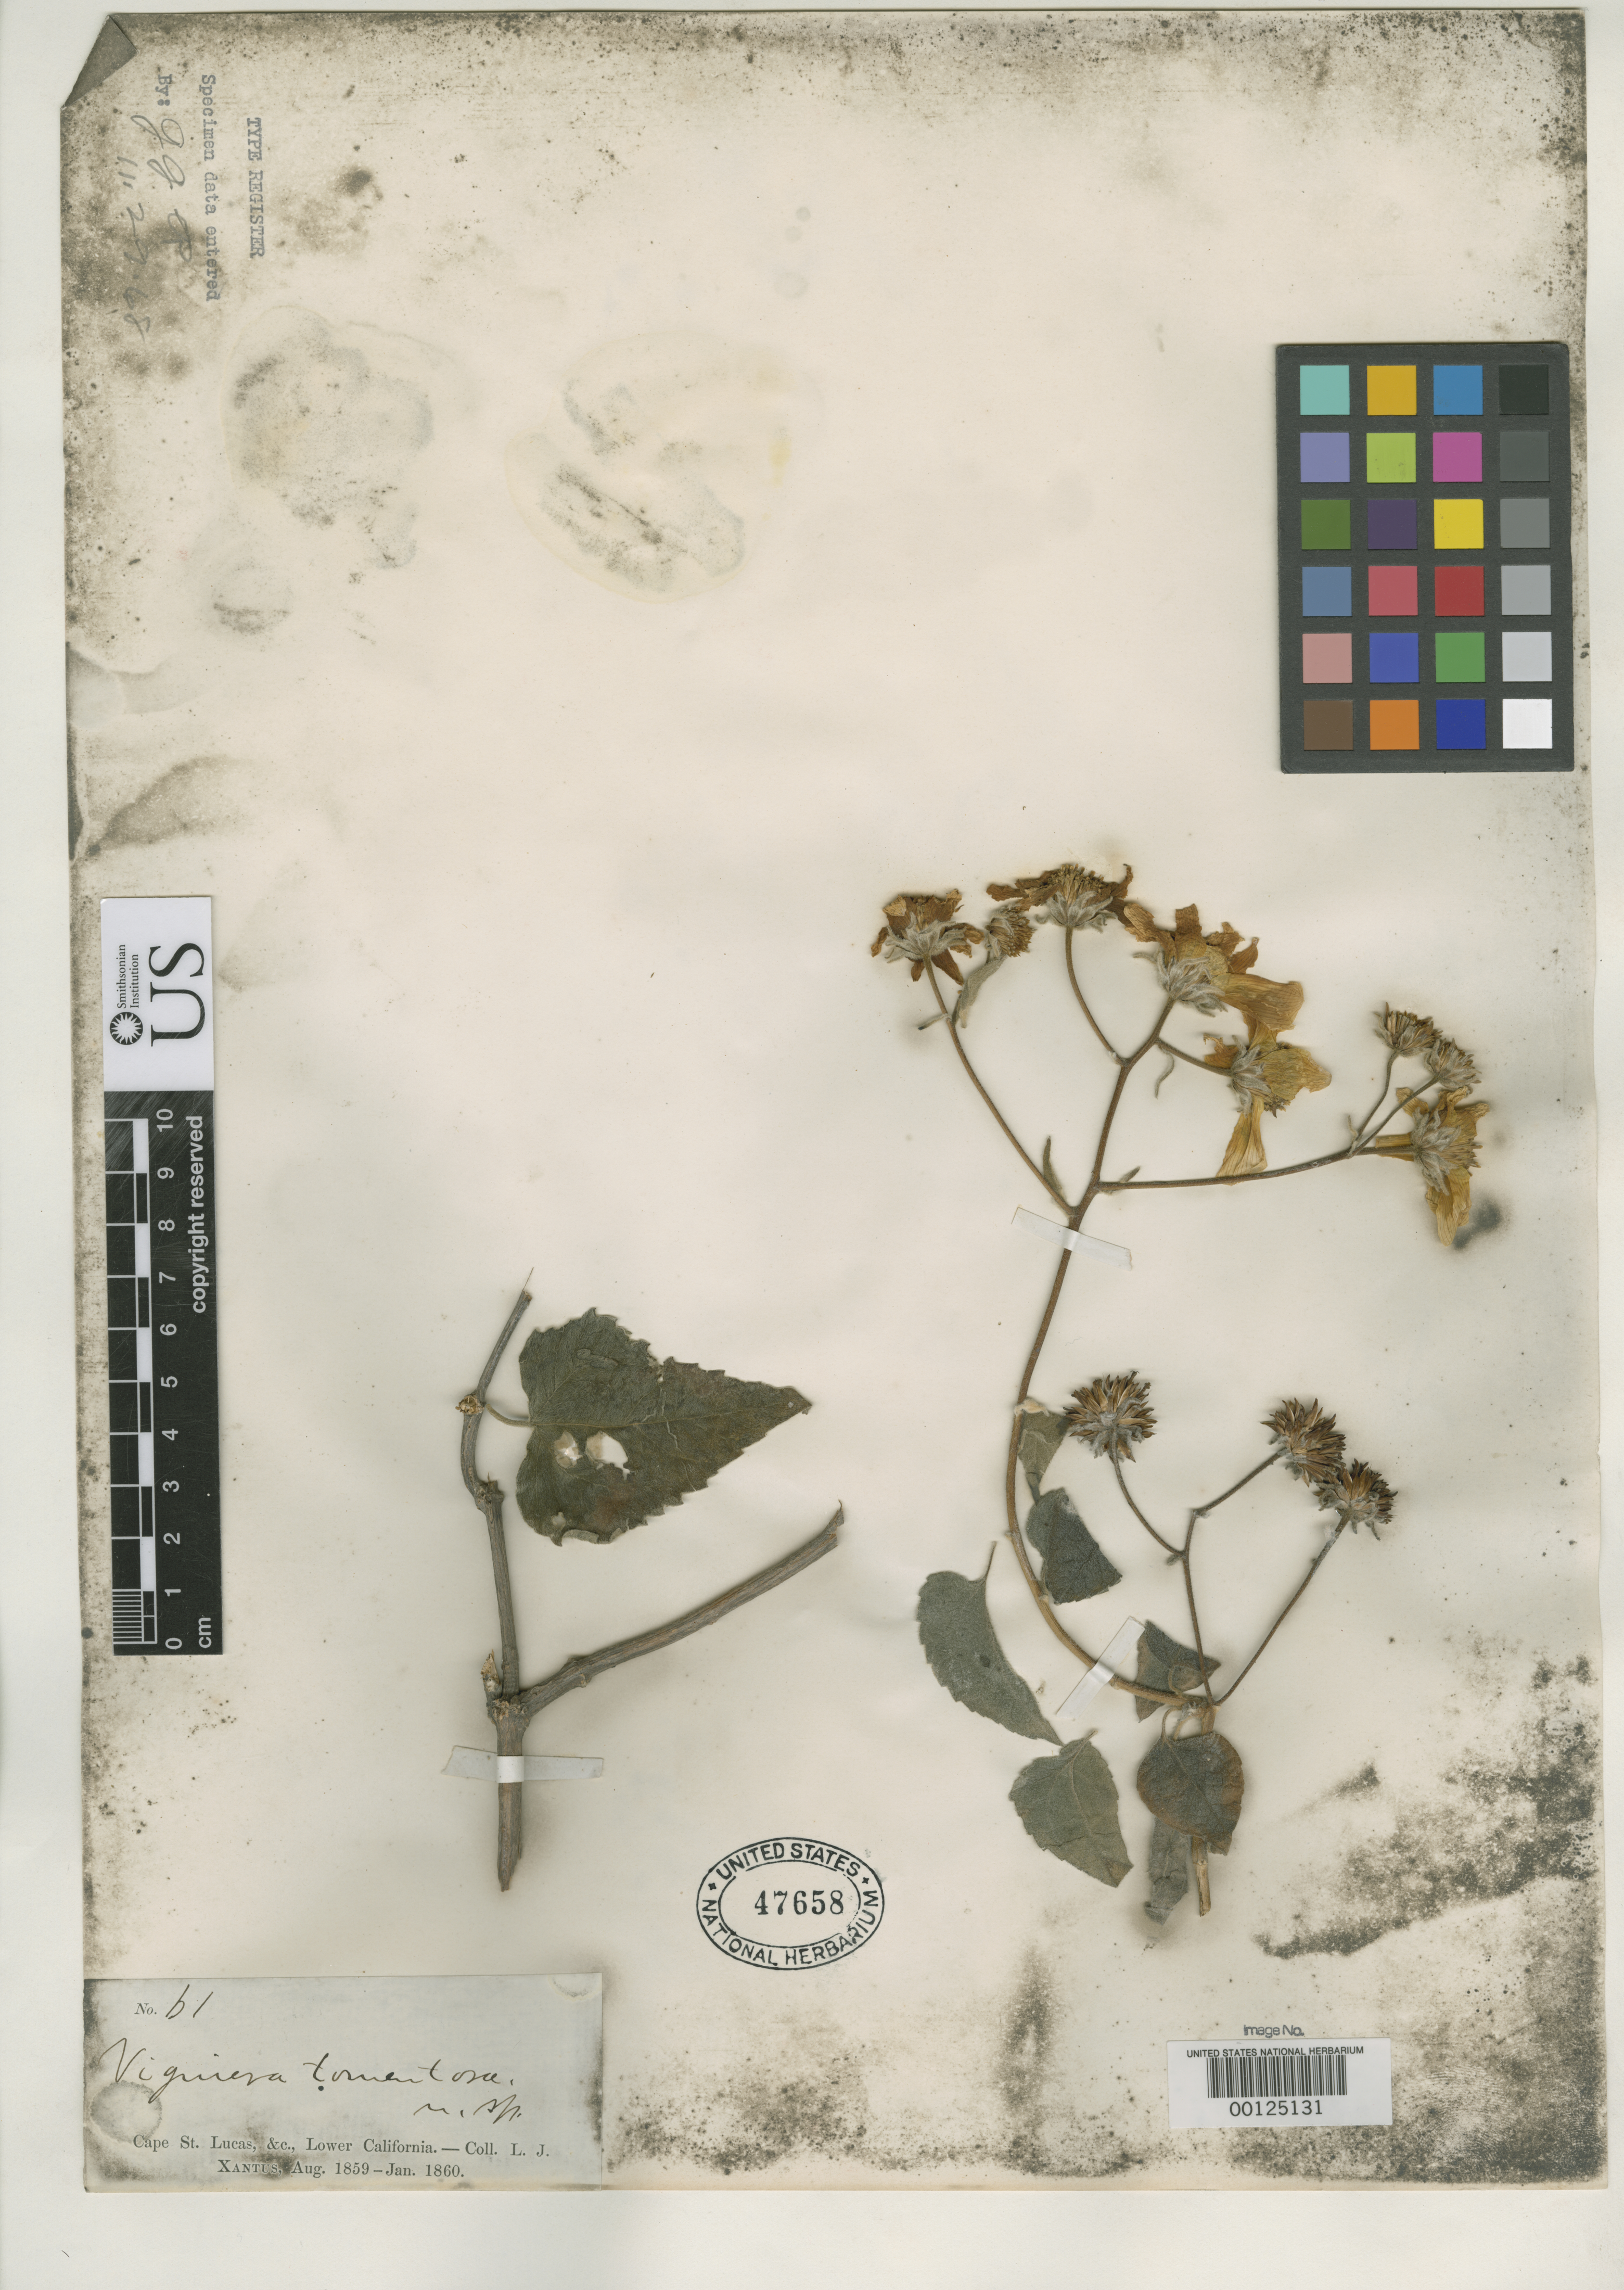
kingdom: Plantae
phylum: Tracheophyta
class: Magnoliopsida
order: Asterales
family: Asteraceae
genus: Viguiera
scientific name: Viguiera tomentosa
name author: A. Gray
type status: Holotype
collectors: L. J. Xantus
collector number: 61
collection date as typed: Aug 1859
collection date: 1859-08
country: Mexico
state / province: Baja California Sur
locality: Cape San Lucas.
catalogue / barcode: US 47658